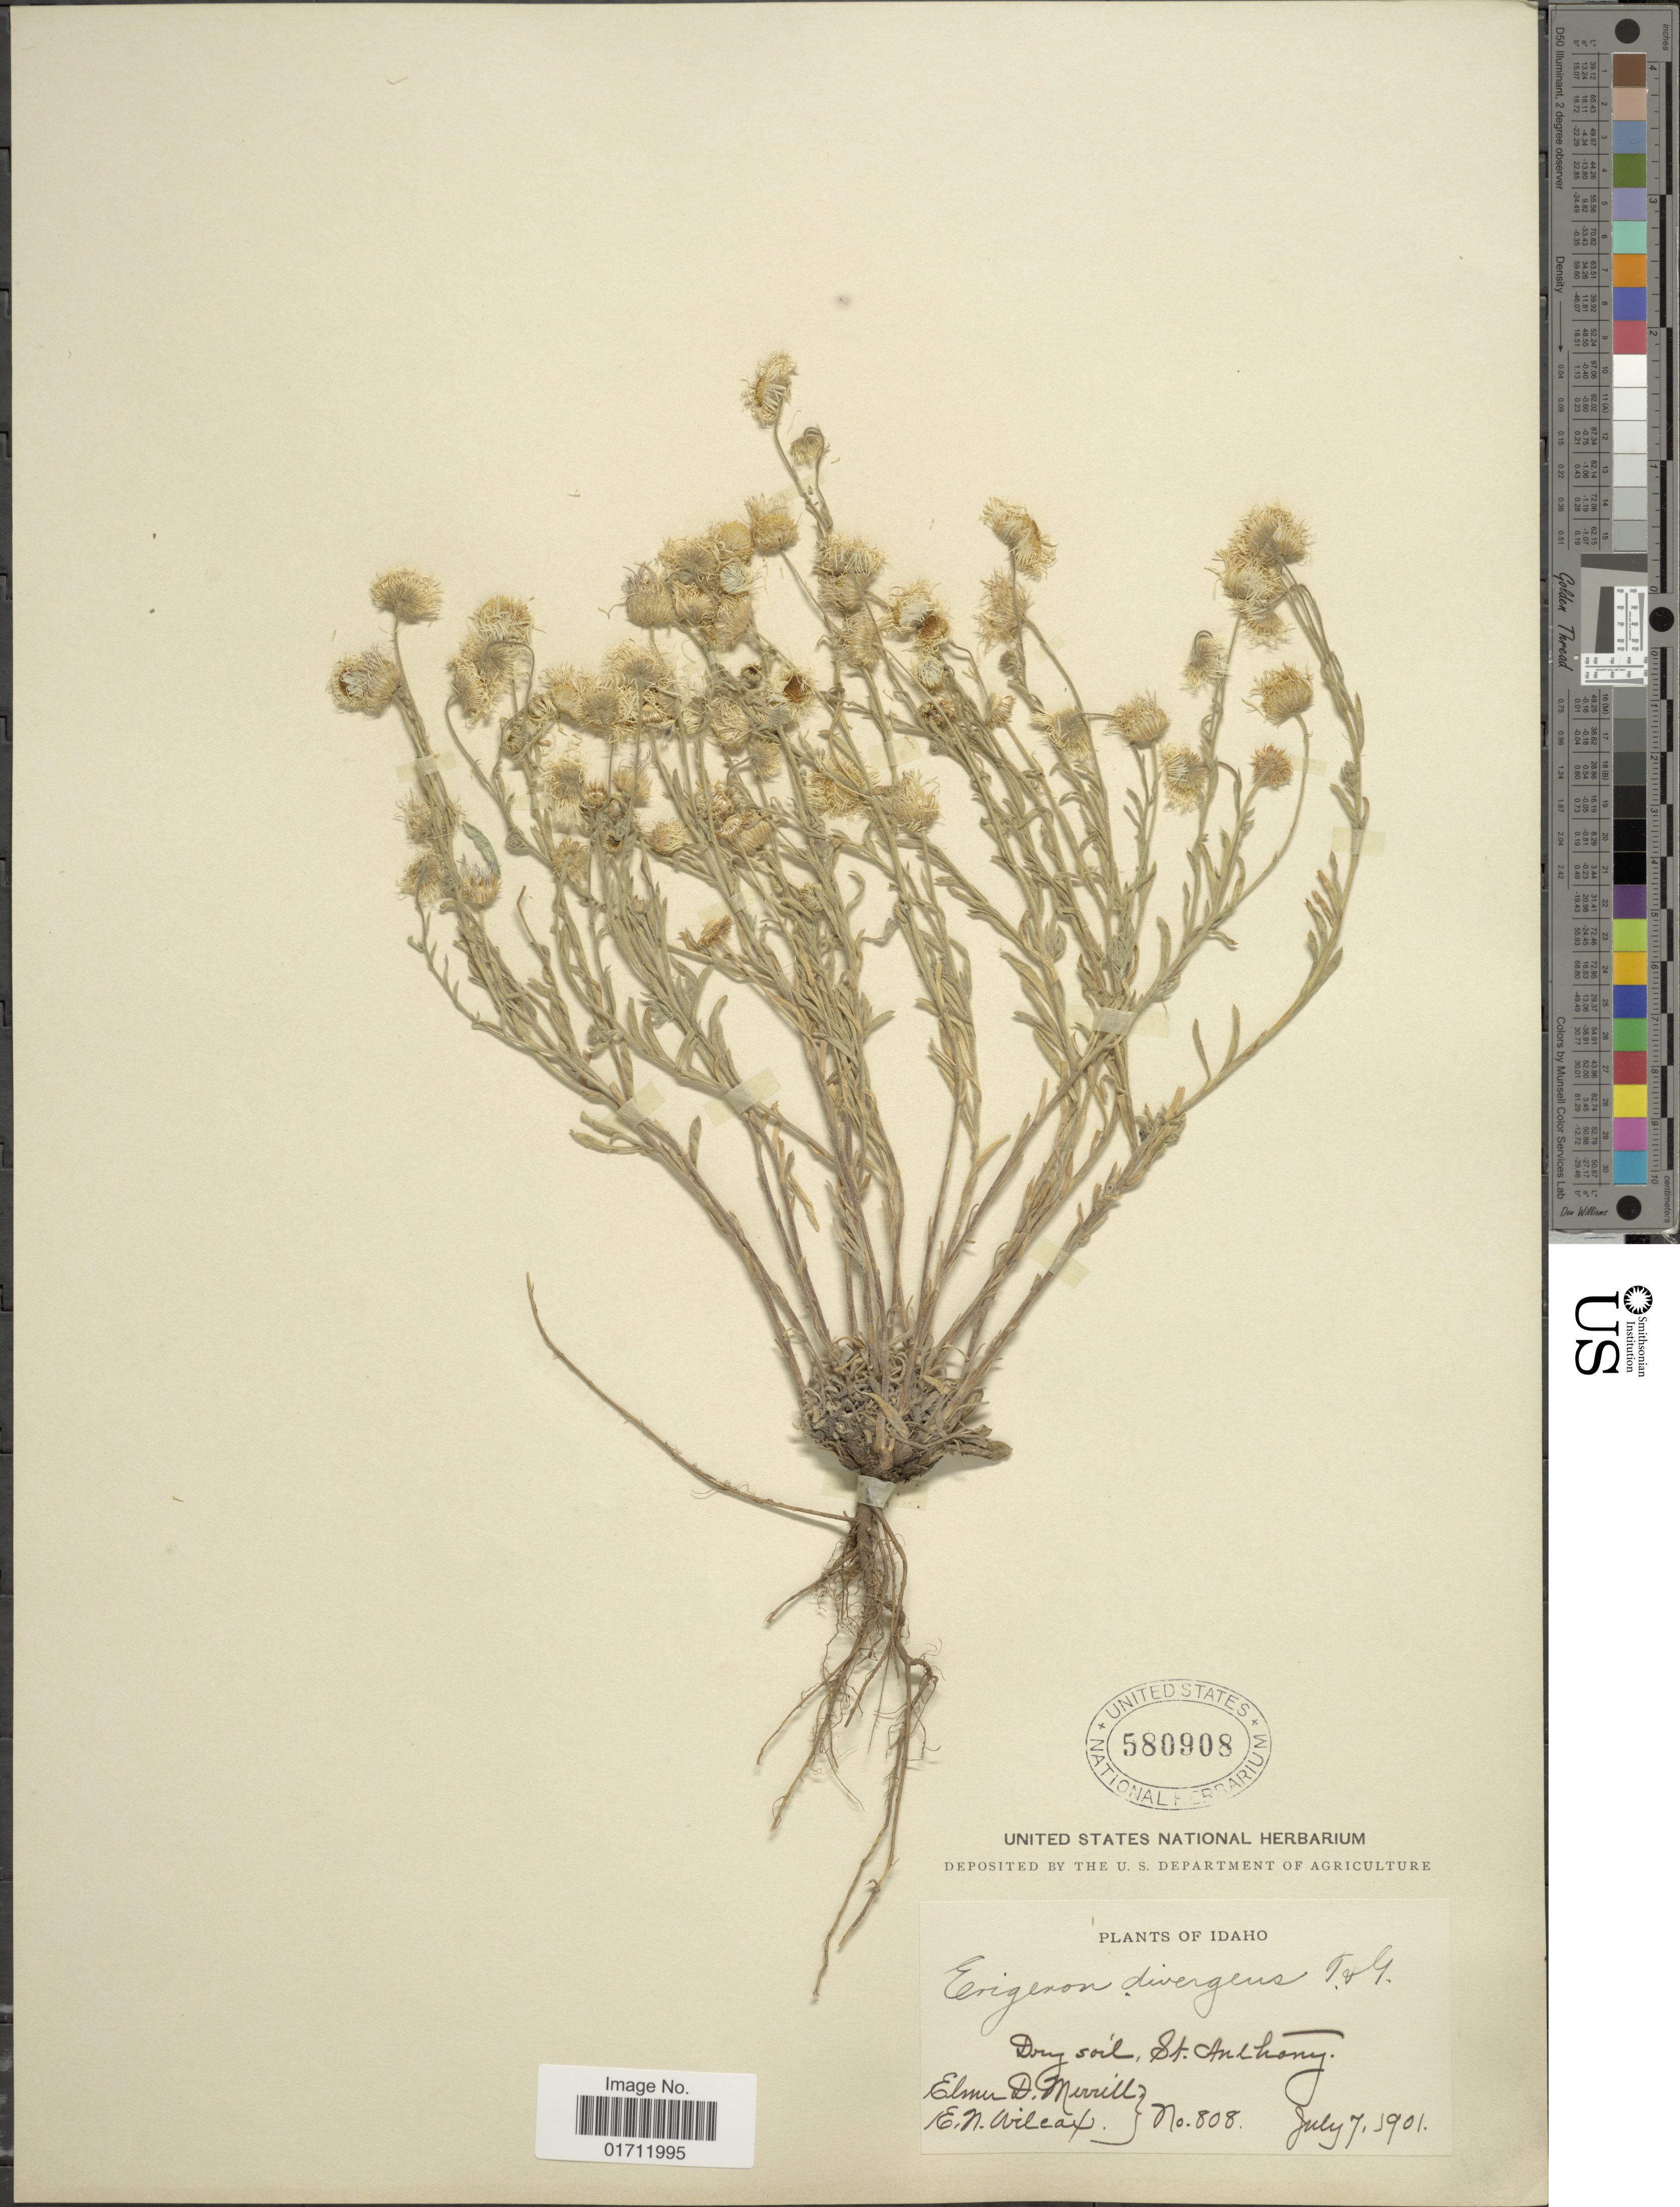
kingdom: Plantae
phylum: Tracheophyta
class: Magnoliopsida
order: Asterales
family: Asteraceae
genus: Erigeron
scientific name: Erigeron divergens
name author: Torr. & A. Gray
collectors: E. D. Merrill & E. Wileax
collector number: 808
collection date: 1901-07-07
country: United States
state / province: Idaho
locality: St. Anthony.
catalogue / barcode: US 580908